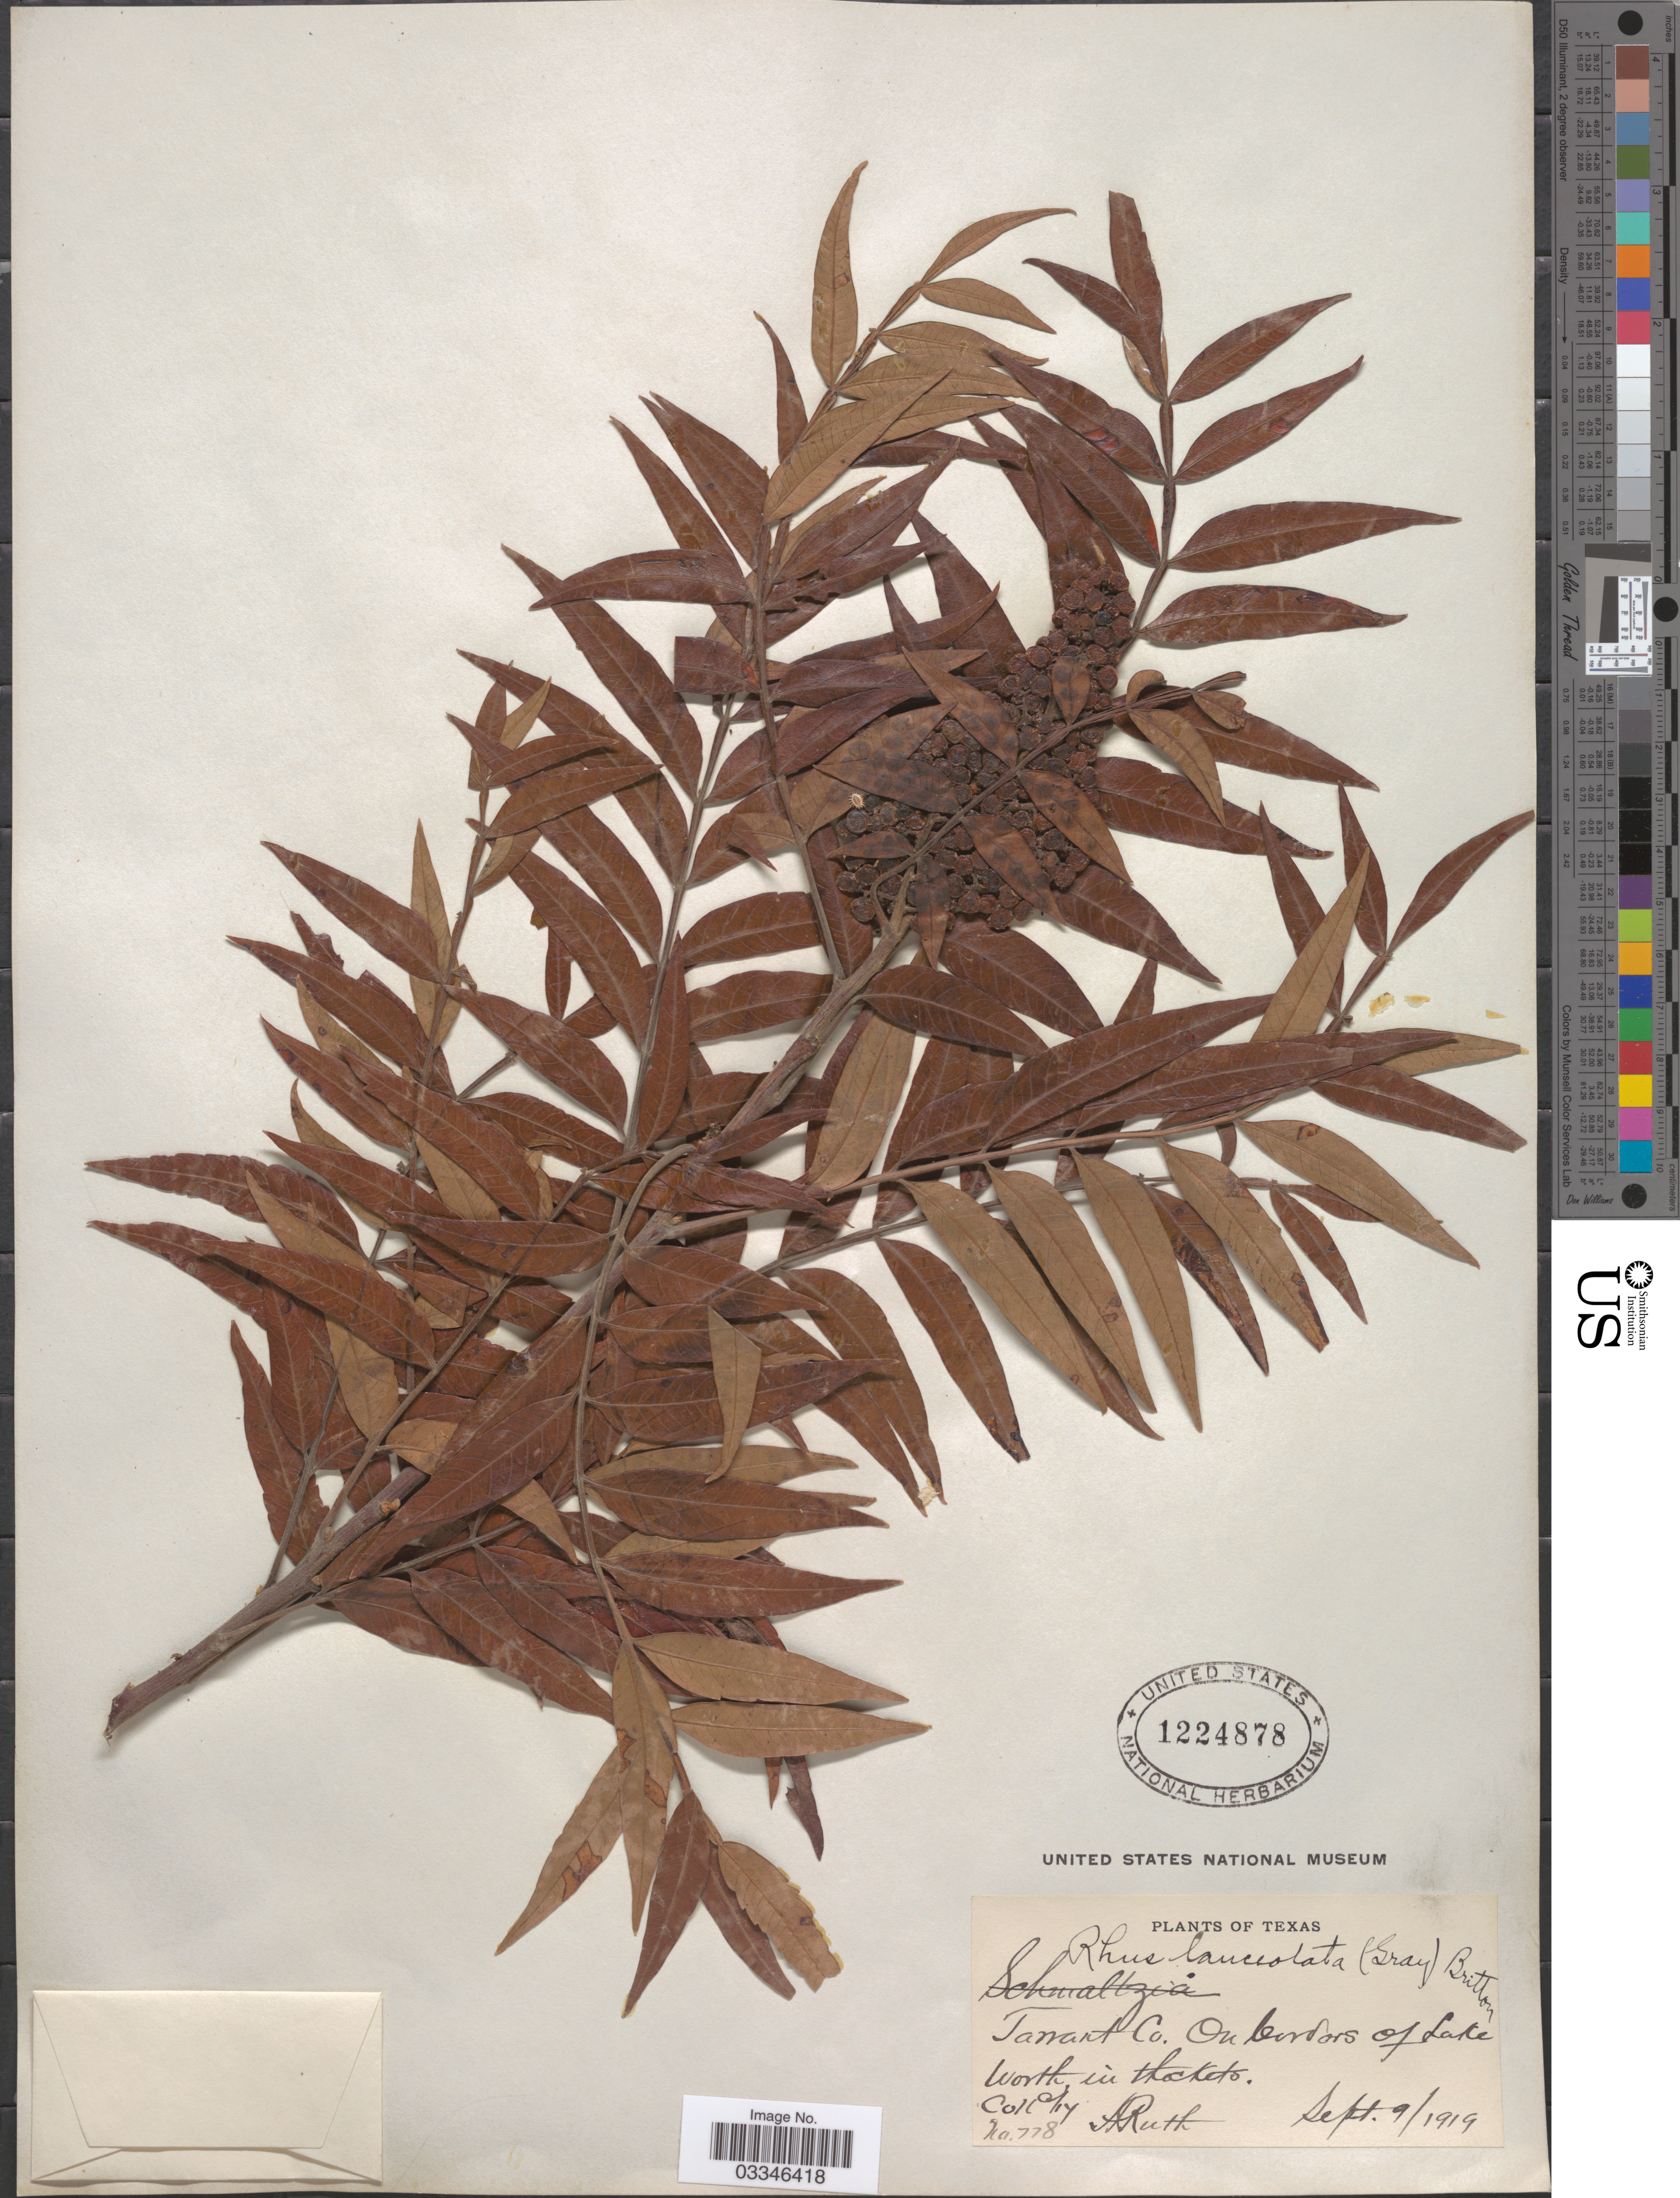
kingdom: Plantae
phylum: Tracheophyta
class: Magnoliopsida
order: Sapindales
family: Anacardiaceae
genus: Rhus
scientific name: Rhus lanceolata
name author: (A. Gray) Britton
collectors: A. Ruth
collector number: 778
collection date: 1919-09-09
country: United States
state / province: Texas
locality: Tarrant Co. On borders of Lake Worth in thickets.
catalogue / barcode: US 1224878